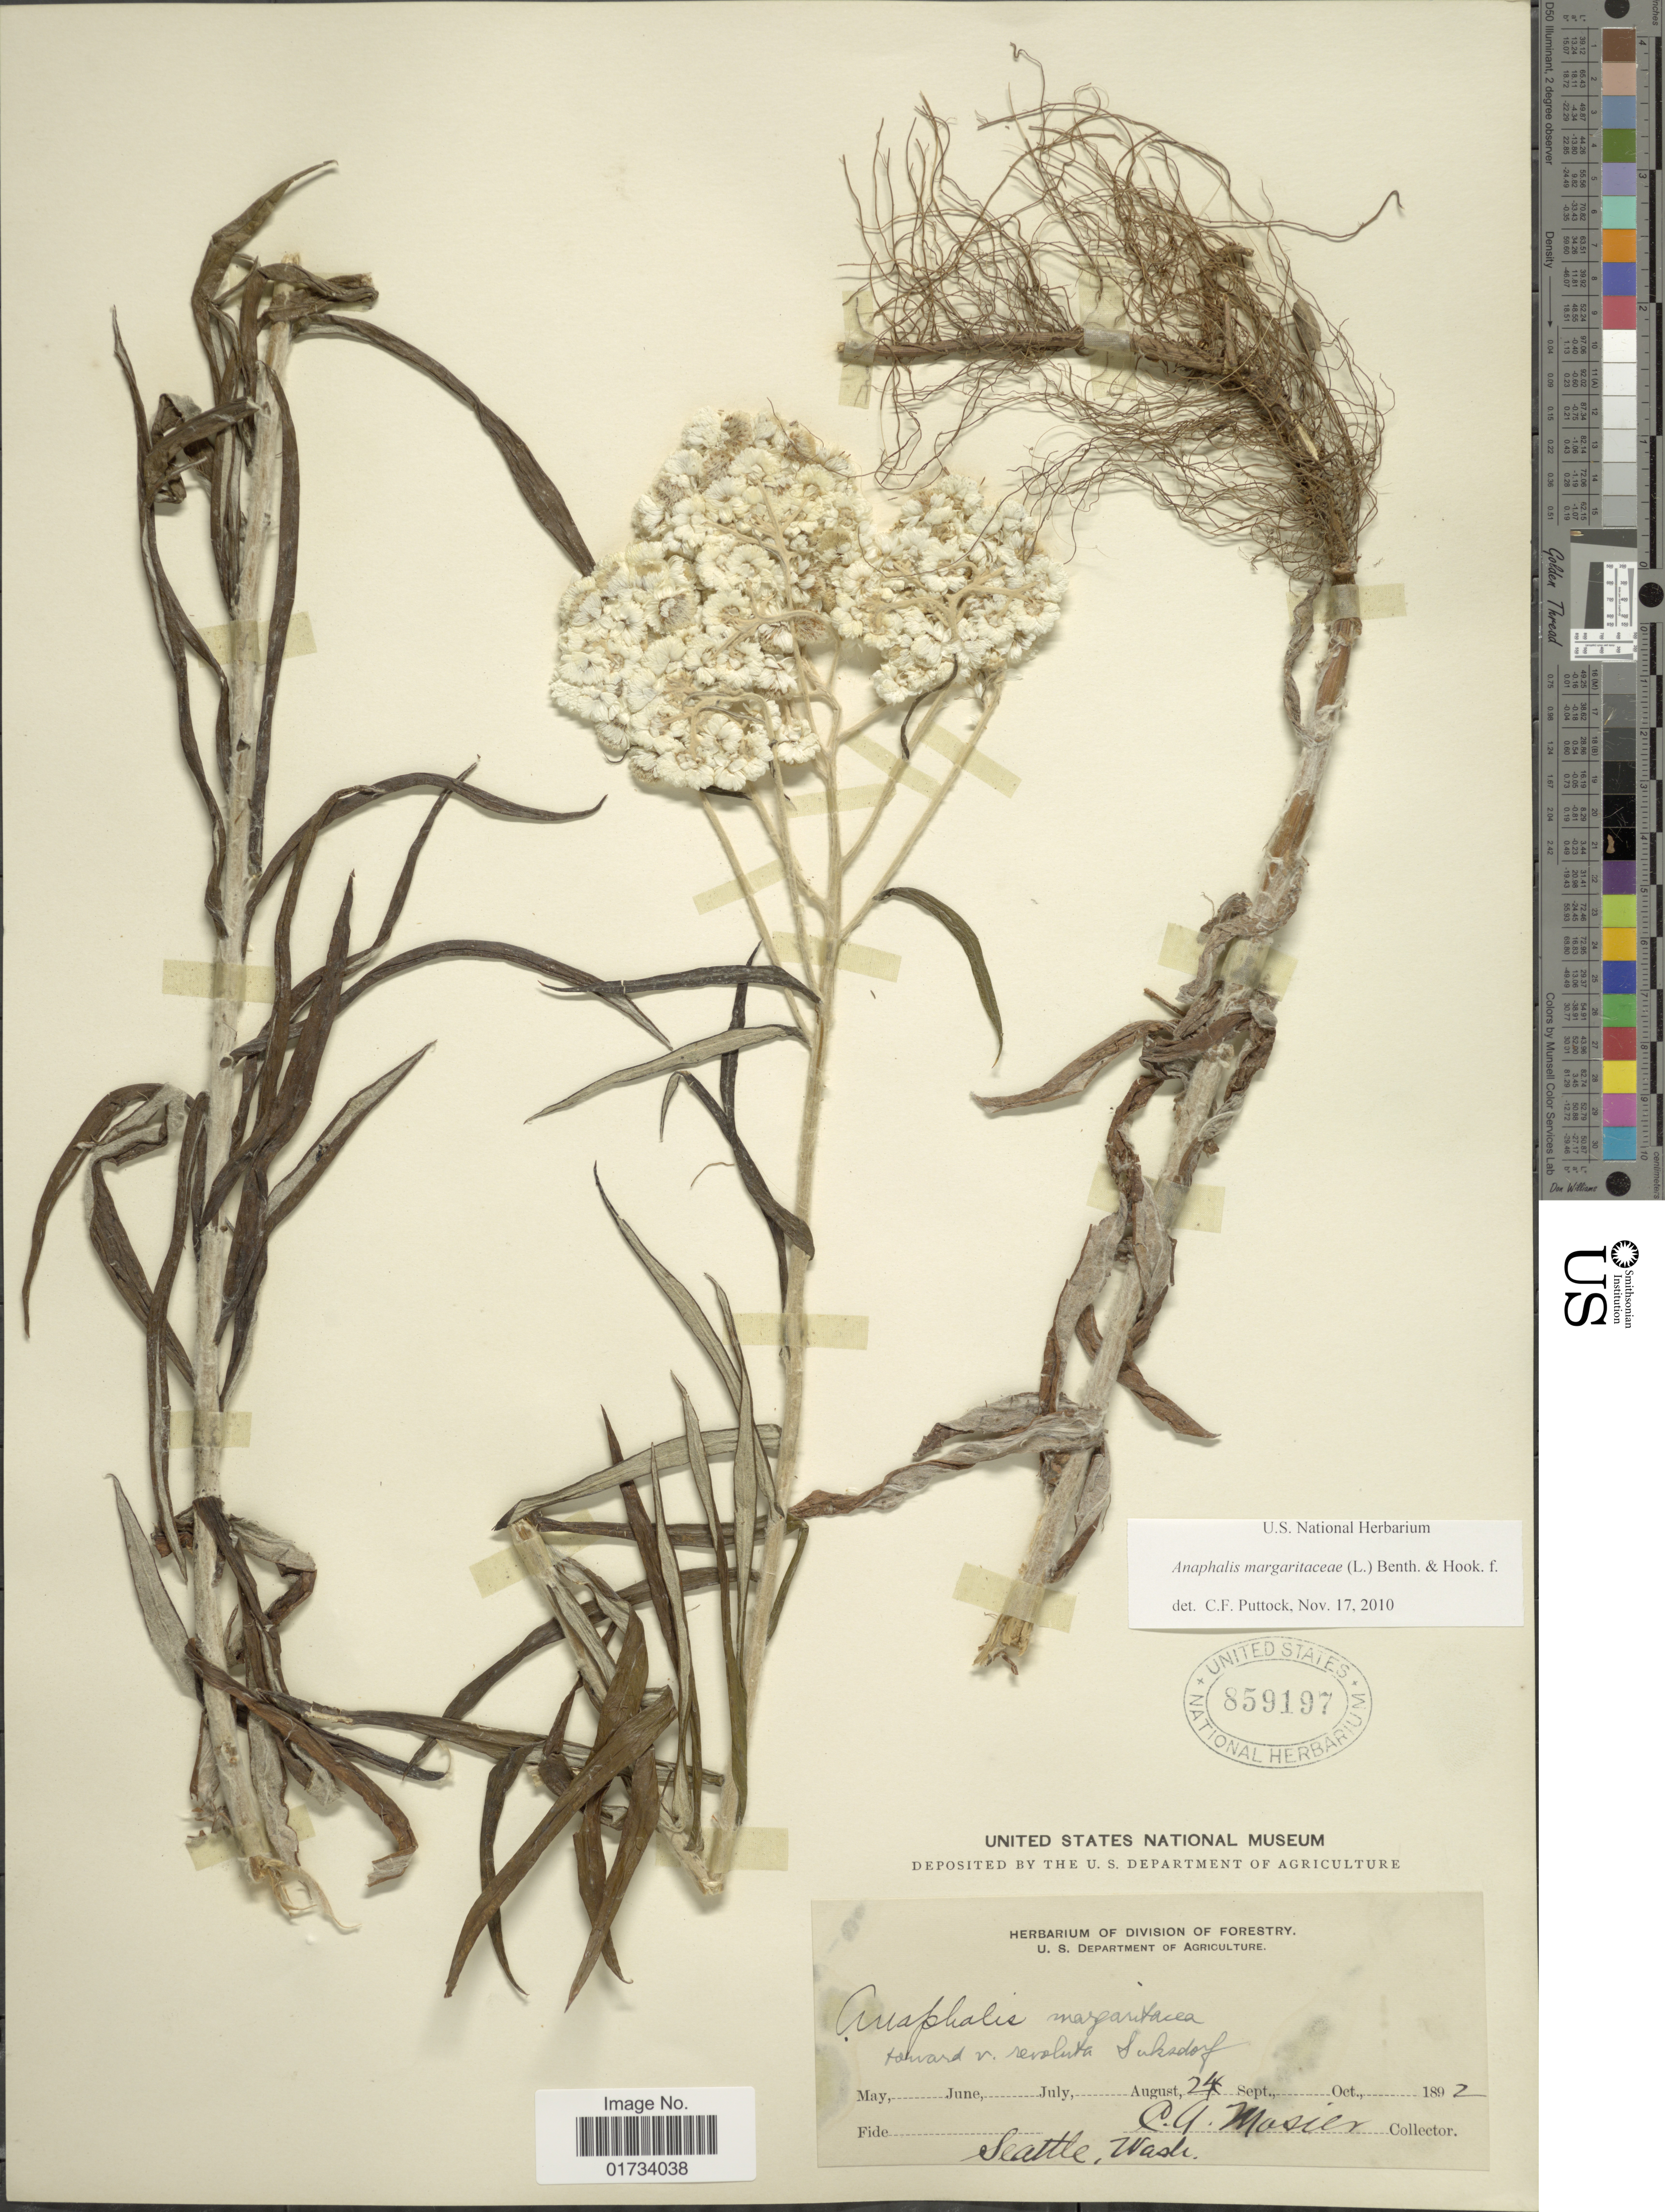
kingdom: Plantae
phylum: Tracheophyta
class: Magnoliopsida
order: Asterales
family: Asteraceae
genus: Anaphalis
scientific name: Anaphalis margaritacea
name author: (L.) Benth. & Hook. f.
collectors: C. A. Mosier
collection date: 1892-09-24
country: United States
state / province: Washington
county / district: King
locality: Seattle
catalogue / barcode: US 859197